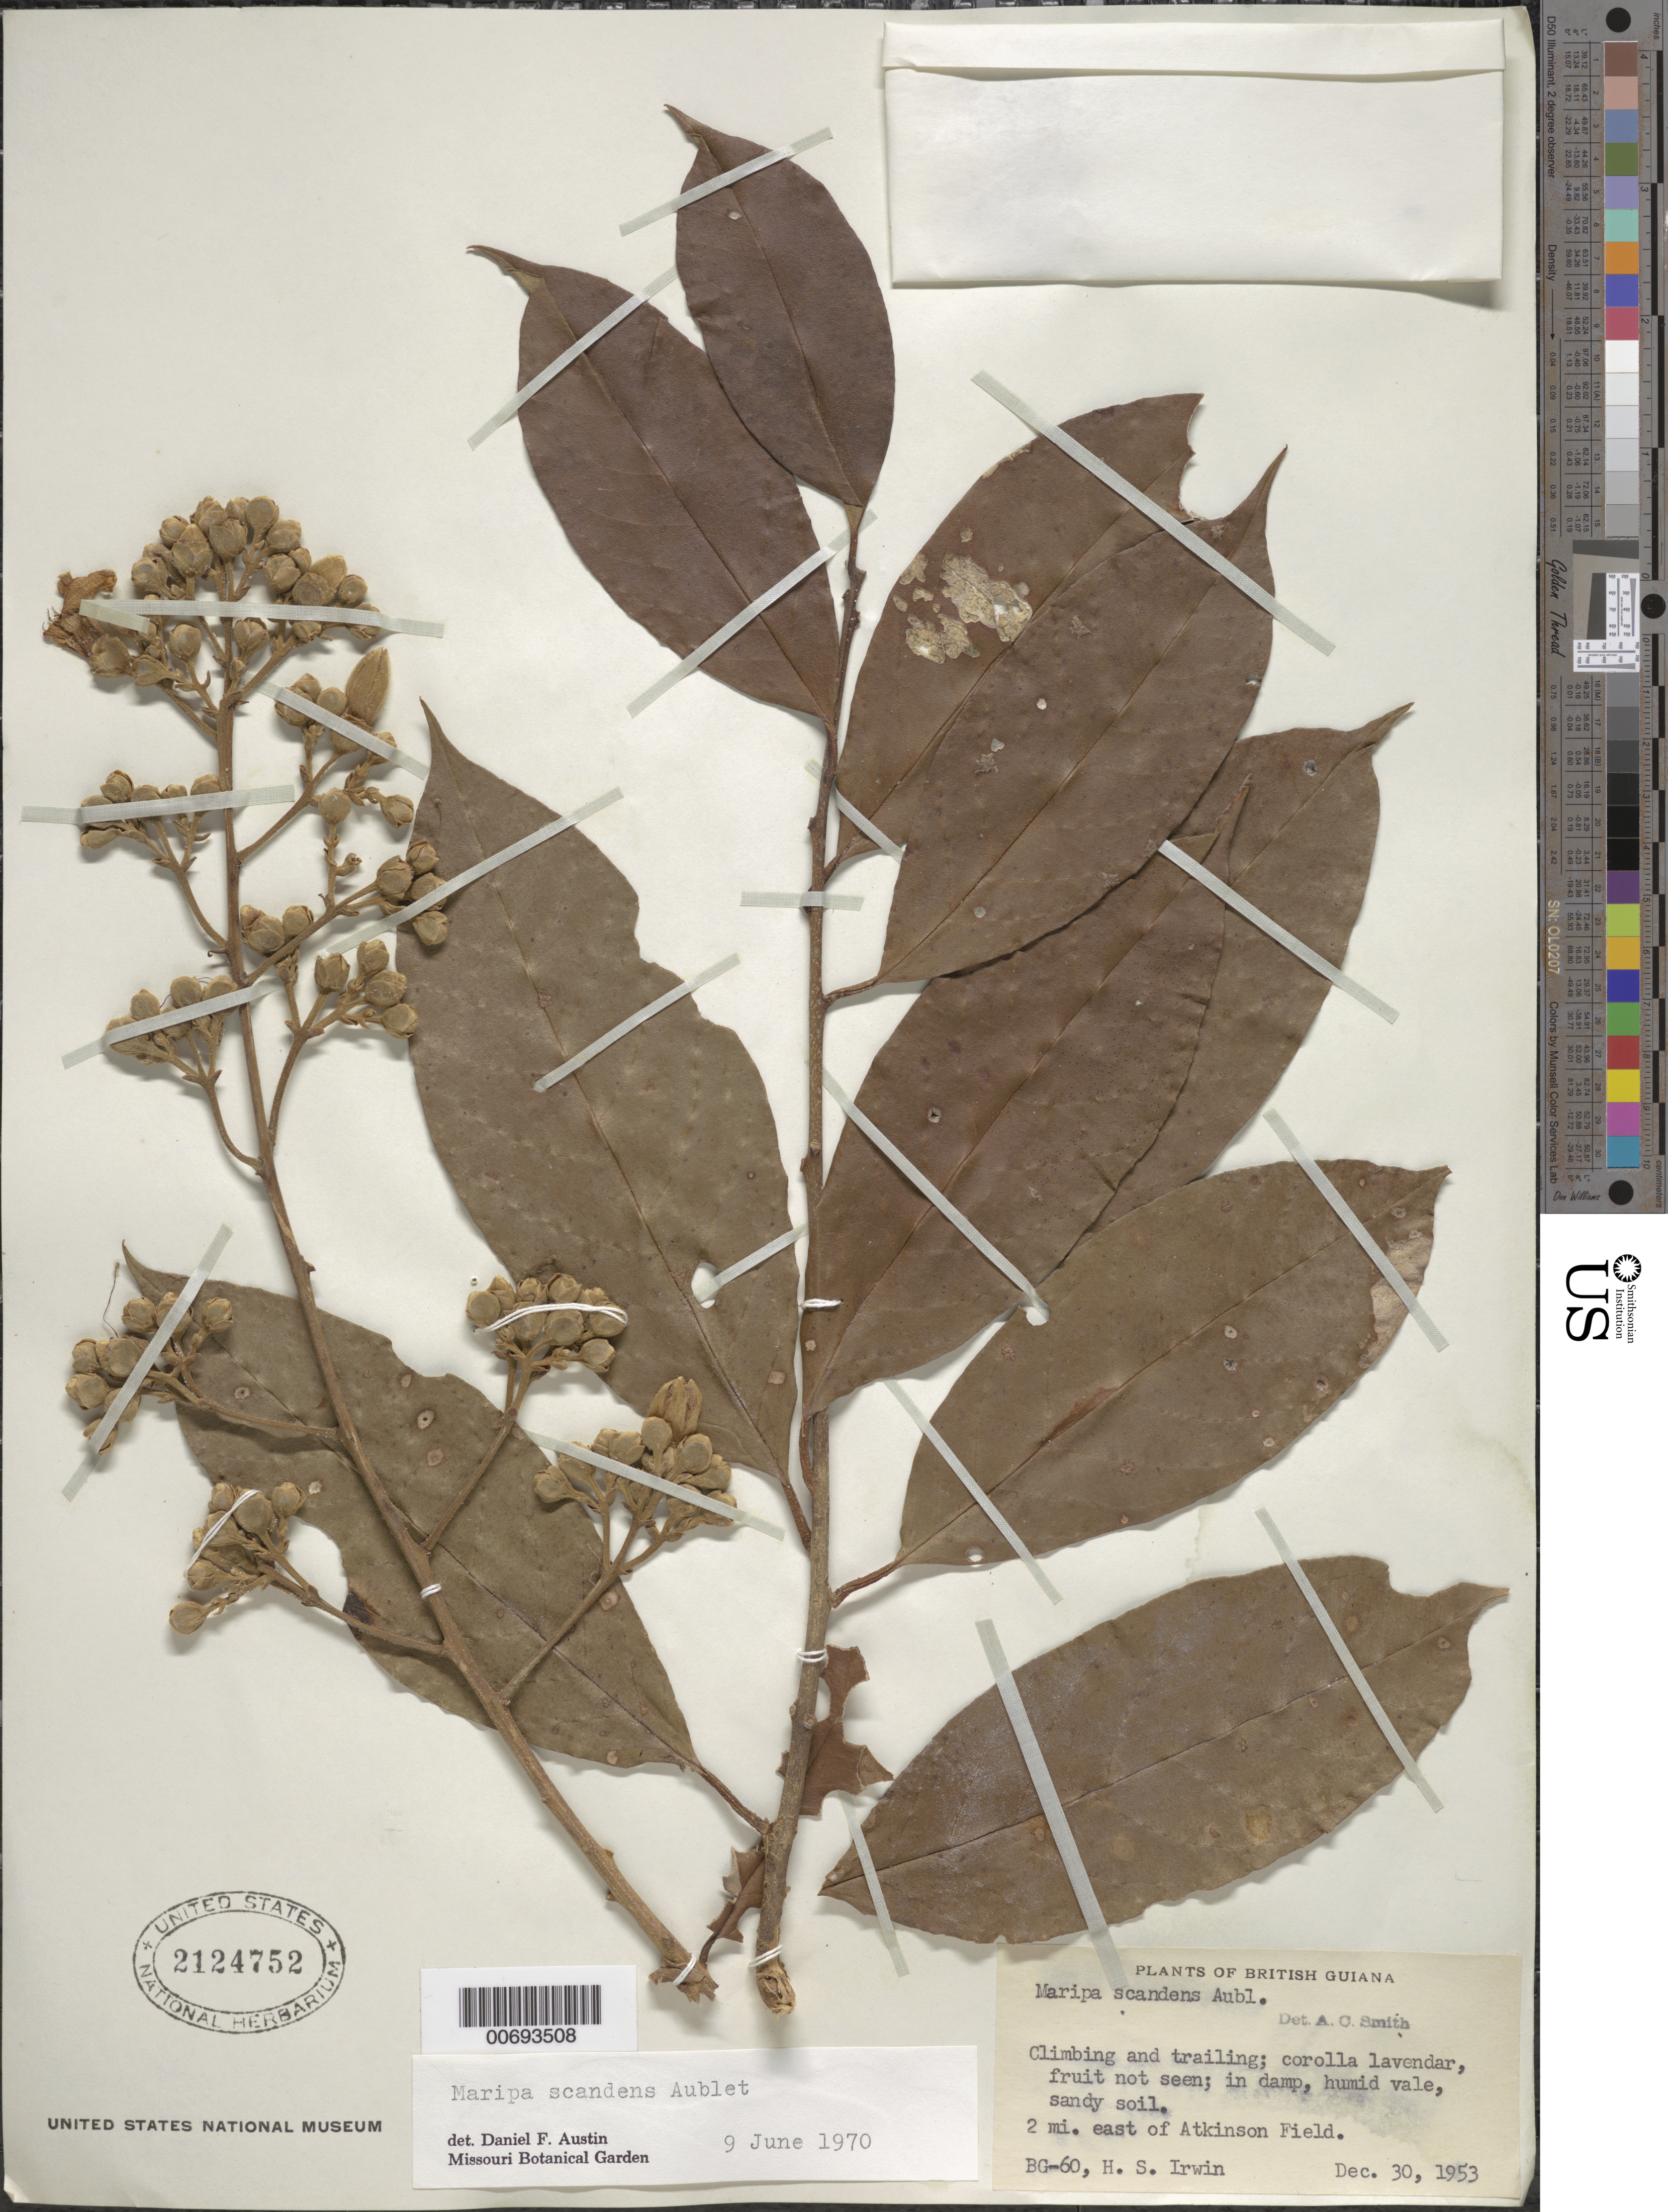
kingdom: Plantae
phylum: Tracheophyta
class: Magnoliopsida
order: Solanales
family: Convolvulaceae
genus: Maripa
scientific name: Maripa scandens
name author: Aubl.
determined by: Austin, D. F.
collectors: H. Irwin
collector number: BG 60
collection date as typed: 30-Dec-53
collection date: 1953-12-30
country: Guyana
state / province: Demerara-Mahaica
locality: Atkinson Field, 2 mi. E of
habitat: Damp, humid vale, sandy soil.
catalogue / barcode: US 2124752